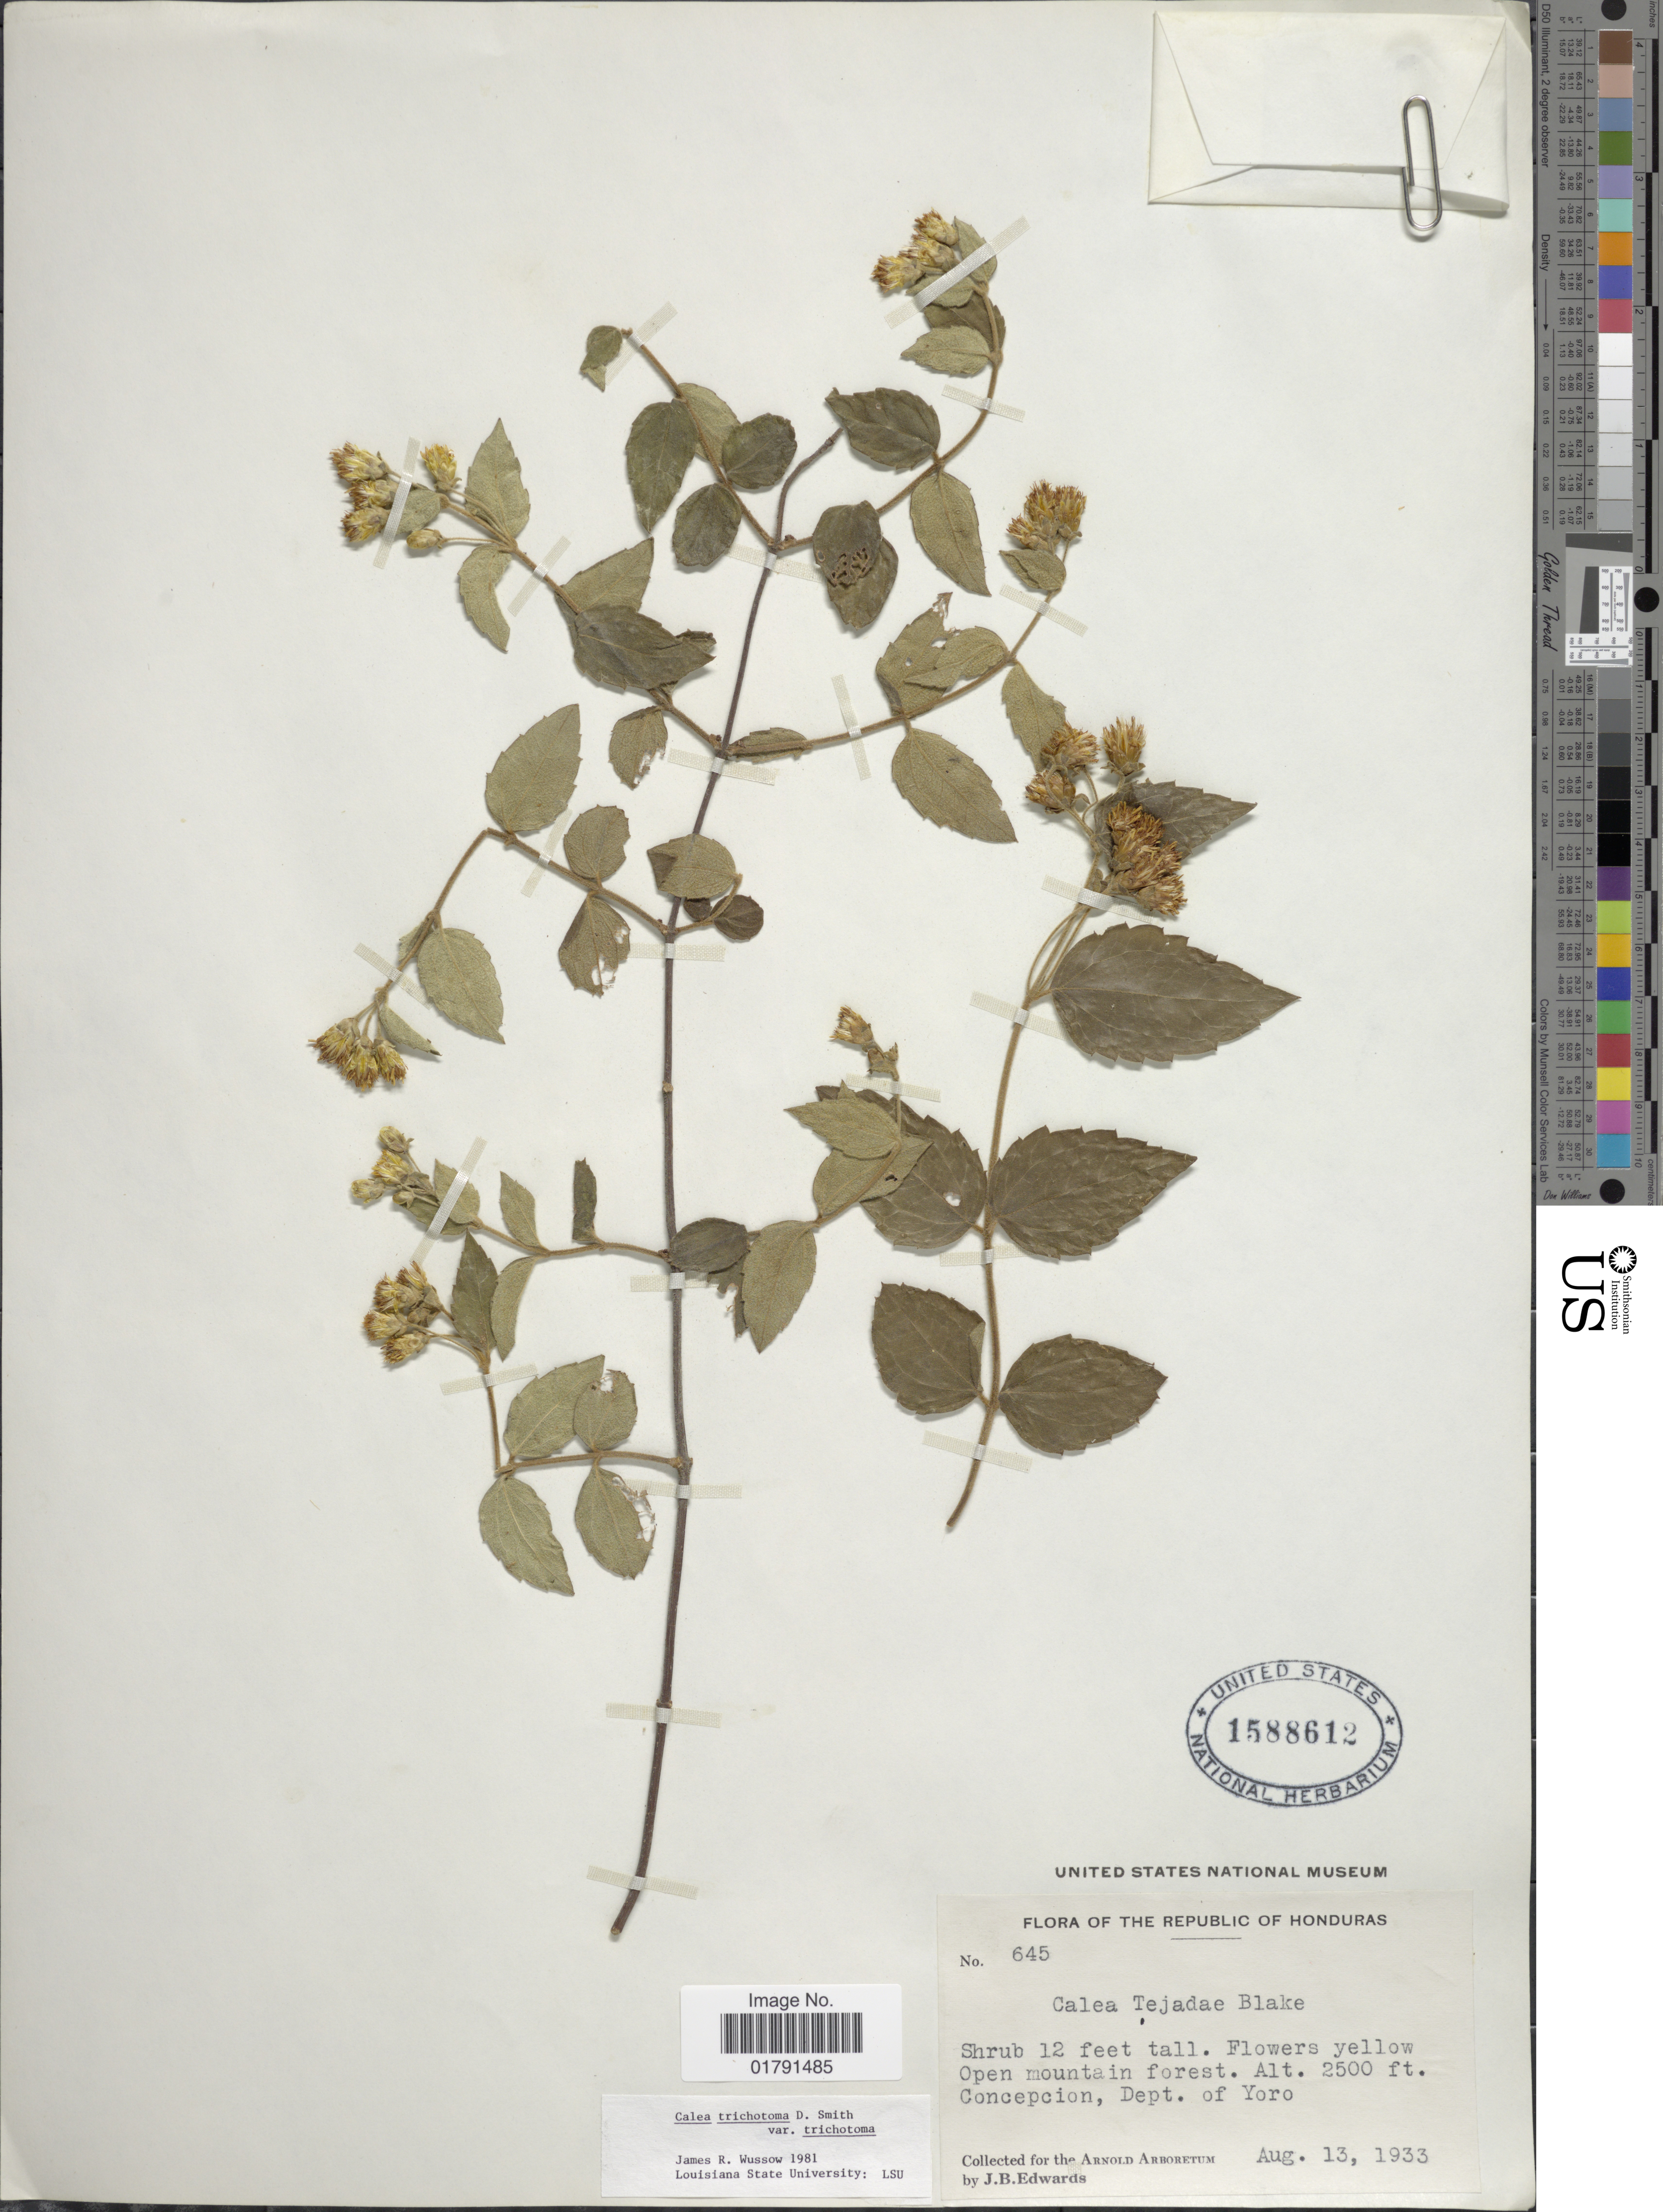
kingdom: Plantae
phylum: Tracheophyta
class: Magnoliopsida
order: Asterales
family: Asteraceae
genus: Calea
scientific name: Calea trichotoma var. trichotoma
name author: Donn. Sm.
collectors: J. B. Edwards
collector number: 645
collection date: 1933-08-13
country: Honduras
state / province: Yoro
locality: Republic of Honduras, Concepcion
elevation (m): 762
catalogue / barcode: US 1588612